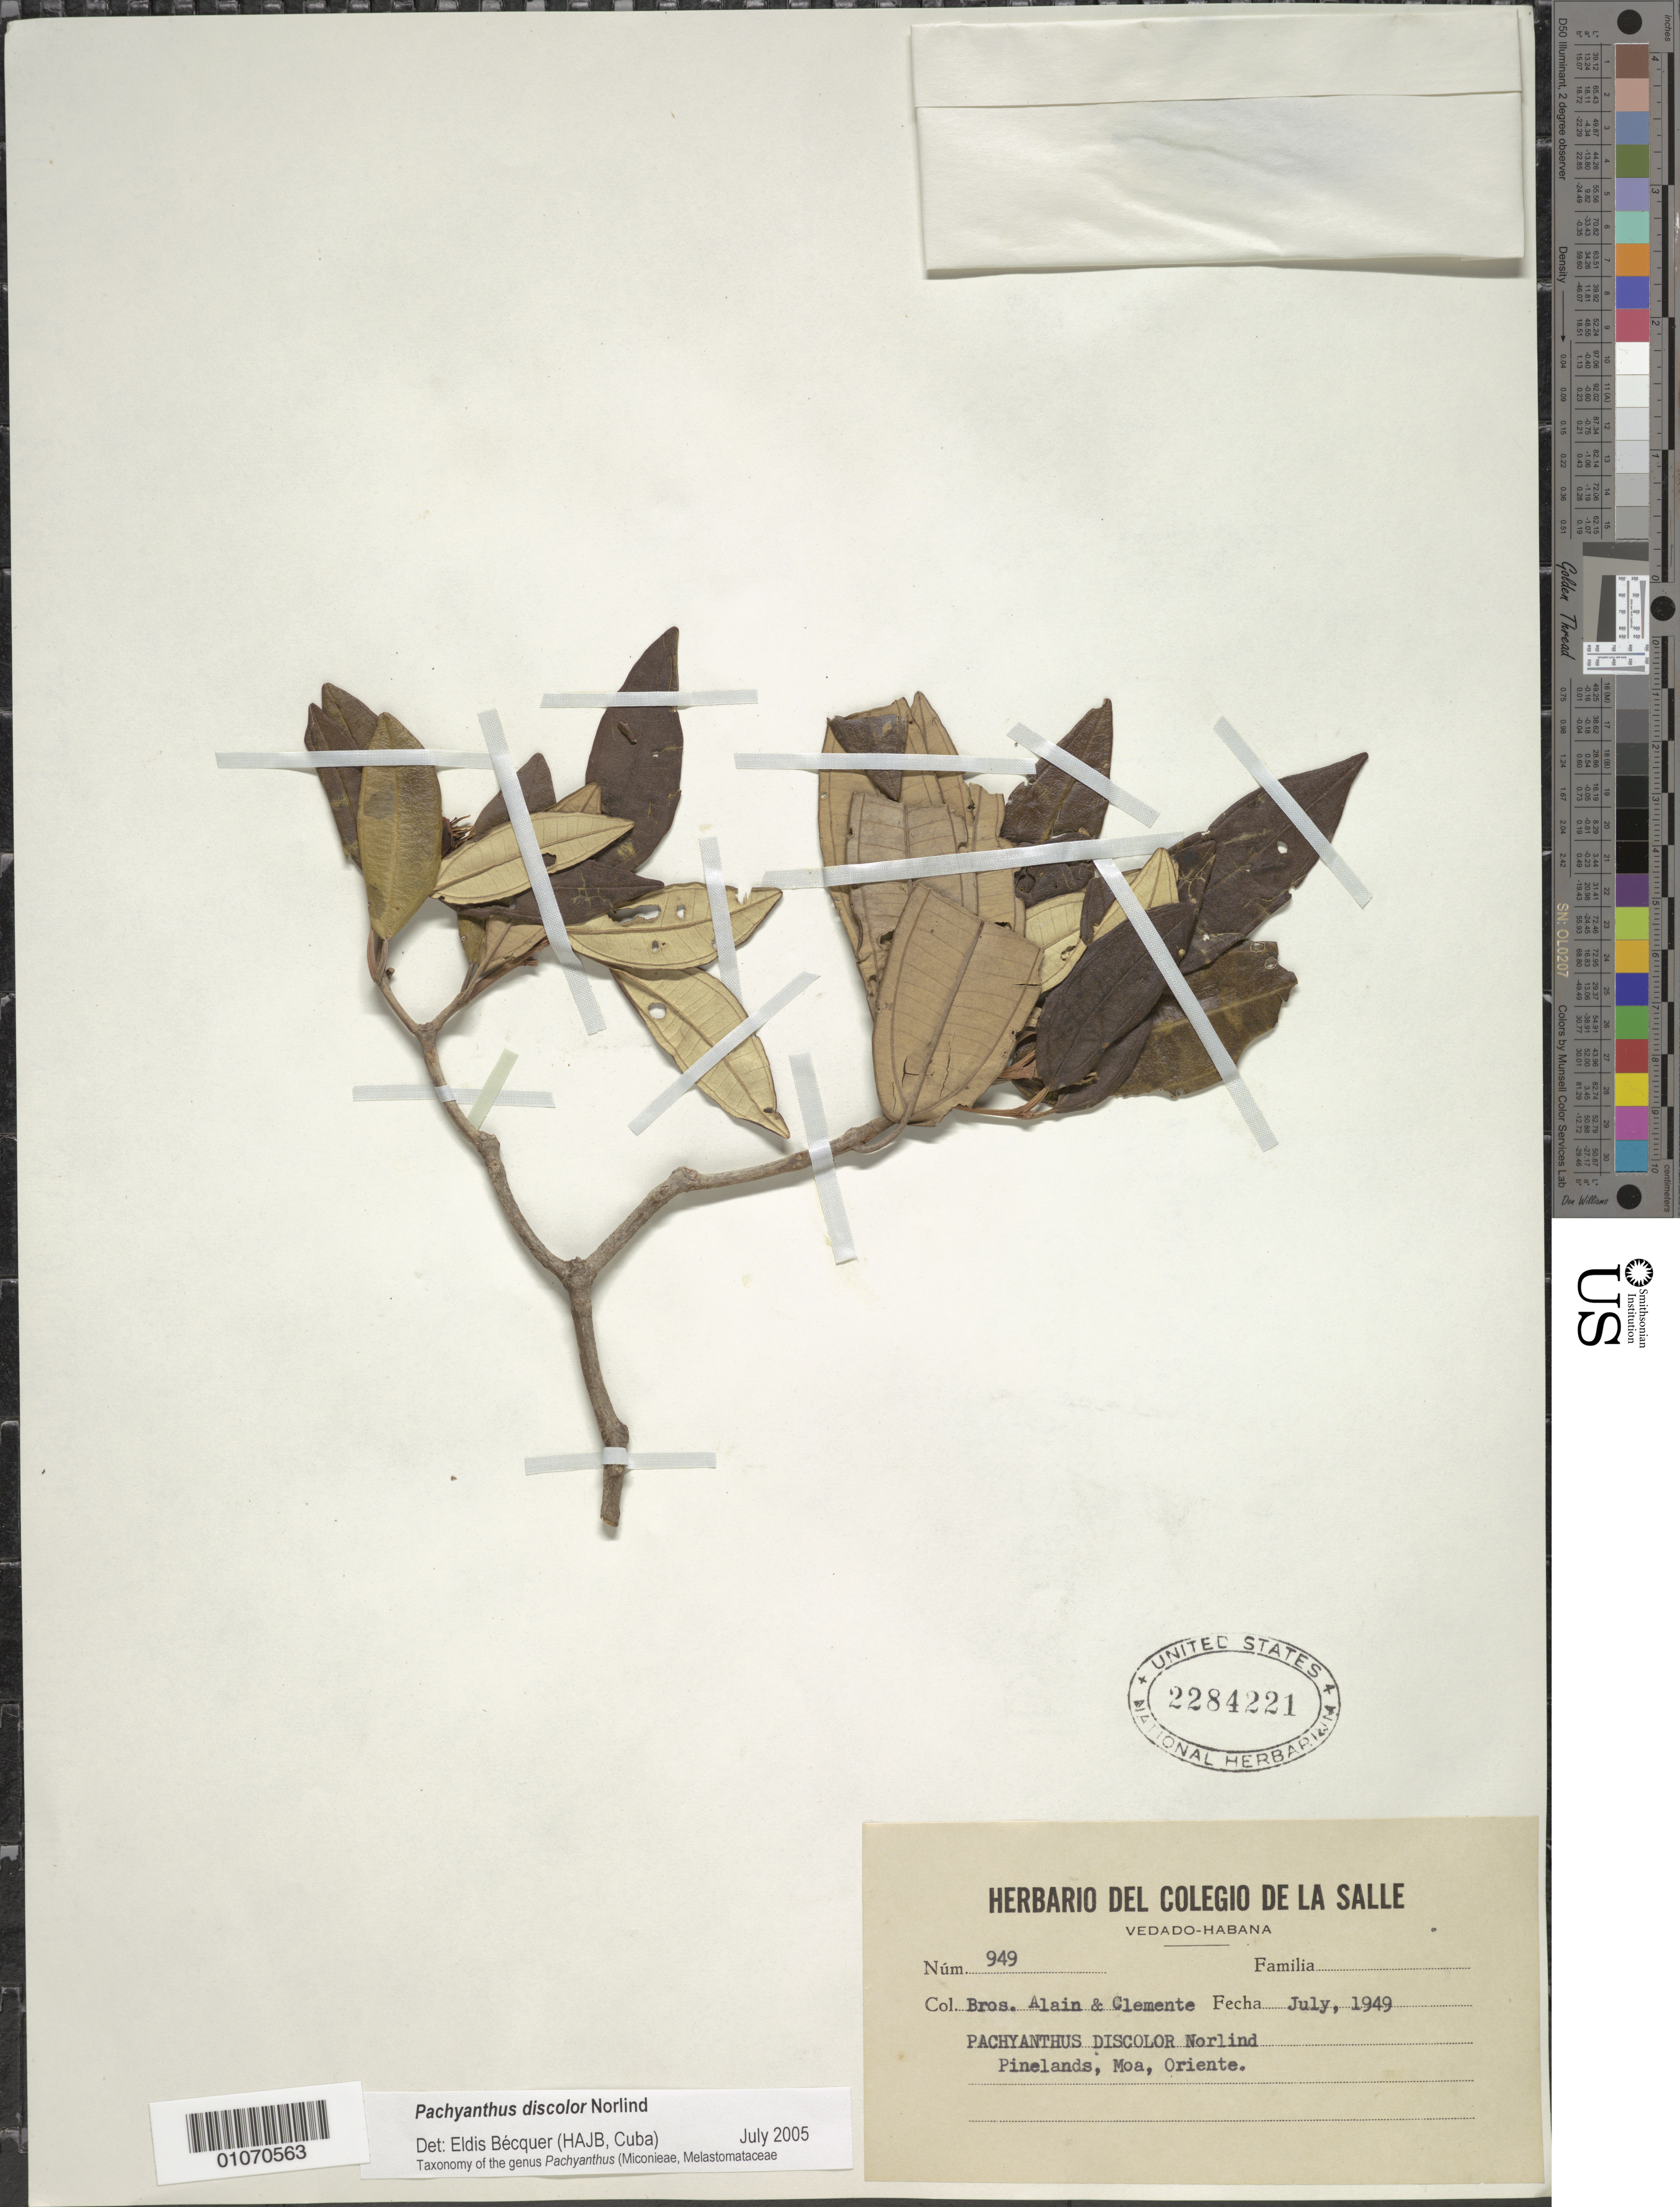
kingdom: Plantae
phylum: Tracheophyta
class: Magnoliopsida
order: Myrtales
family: Melastomataceae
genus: Pachyanthus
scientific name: Pachyanthus discolor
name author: Norlind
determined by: Bécquer Granados, E. R., (HAJB)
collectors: A. H. Liogier & Bro. Clemente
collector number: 949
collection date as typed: Jul 1949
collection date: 1949-07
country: Cuba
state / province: Holguín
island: Cuba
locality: Moa [Oriente]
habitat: Pinelands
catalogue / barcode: US 2284221